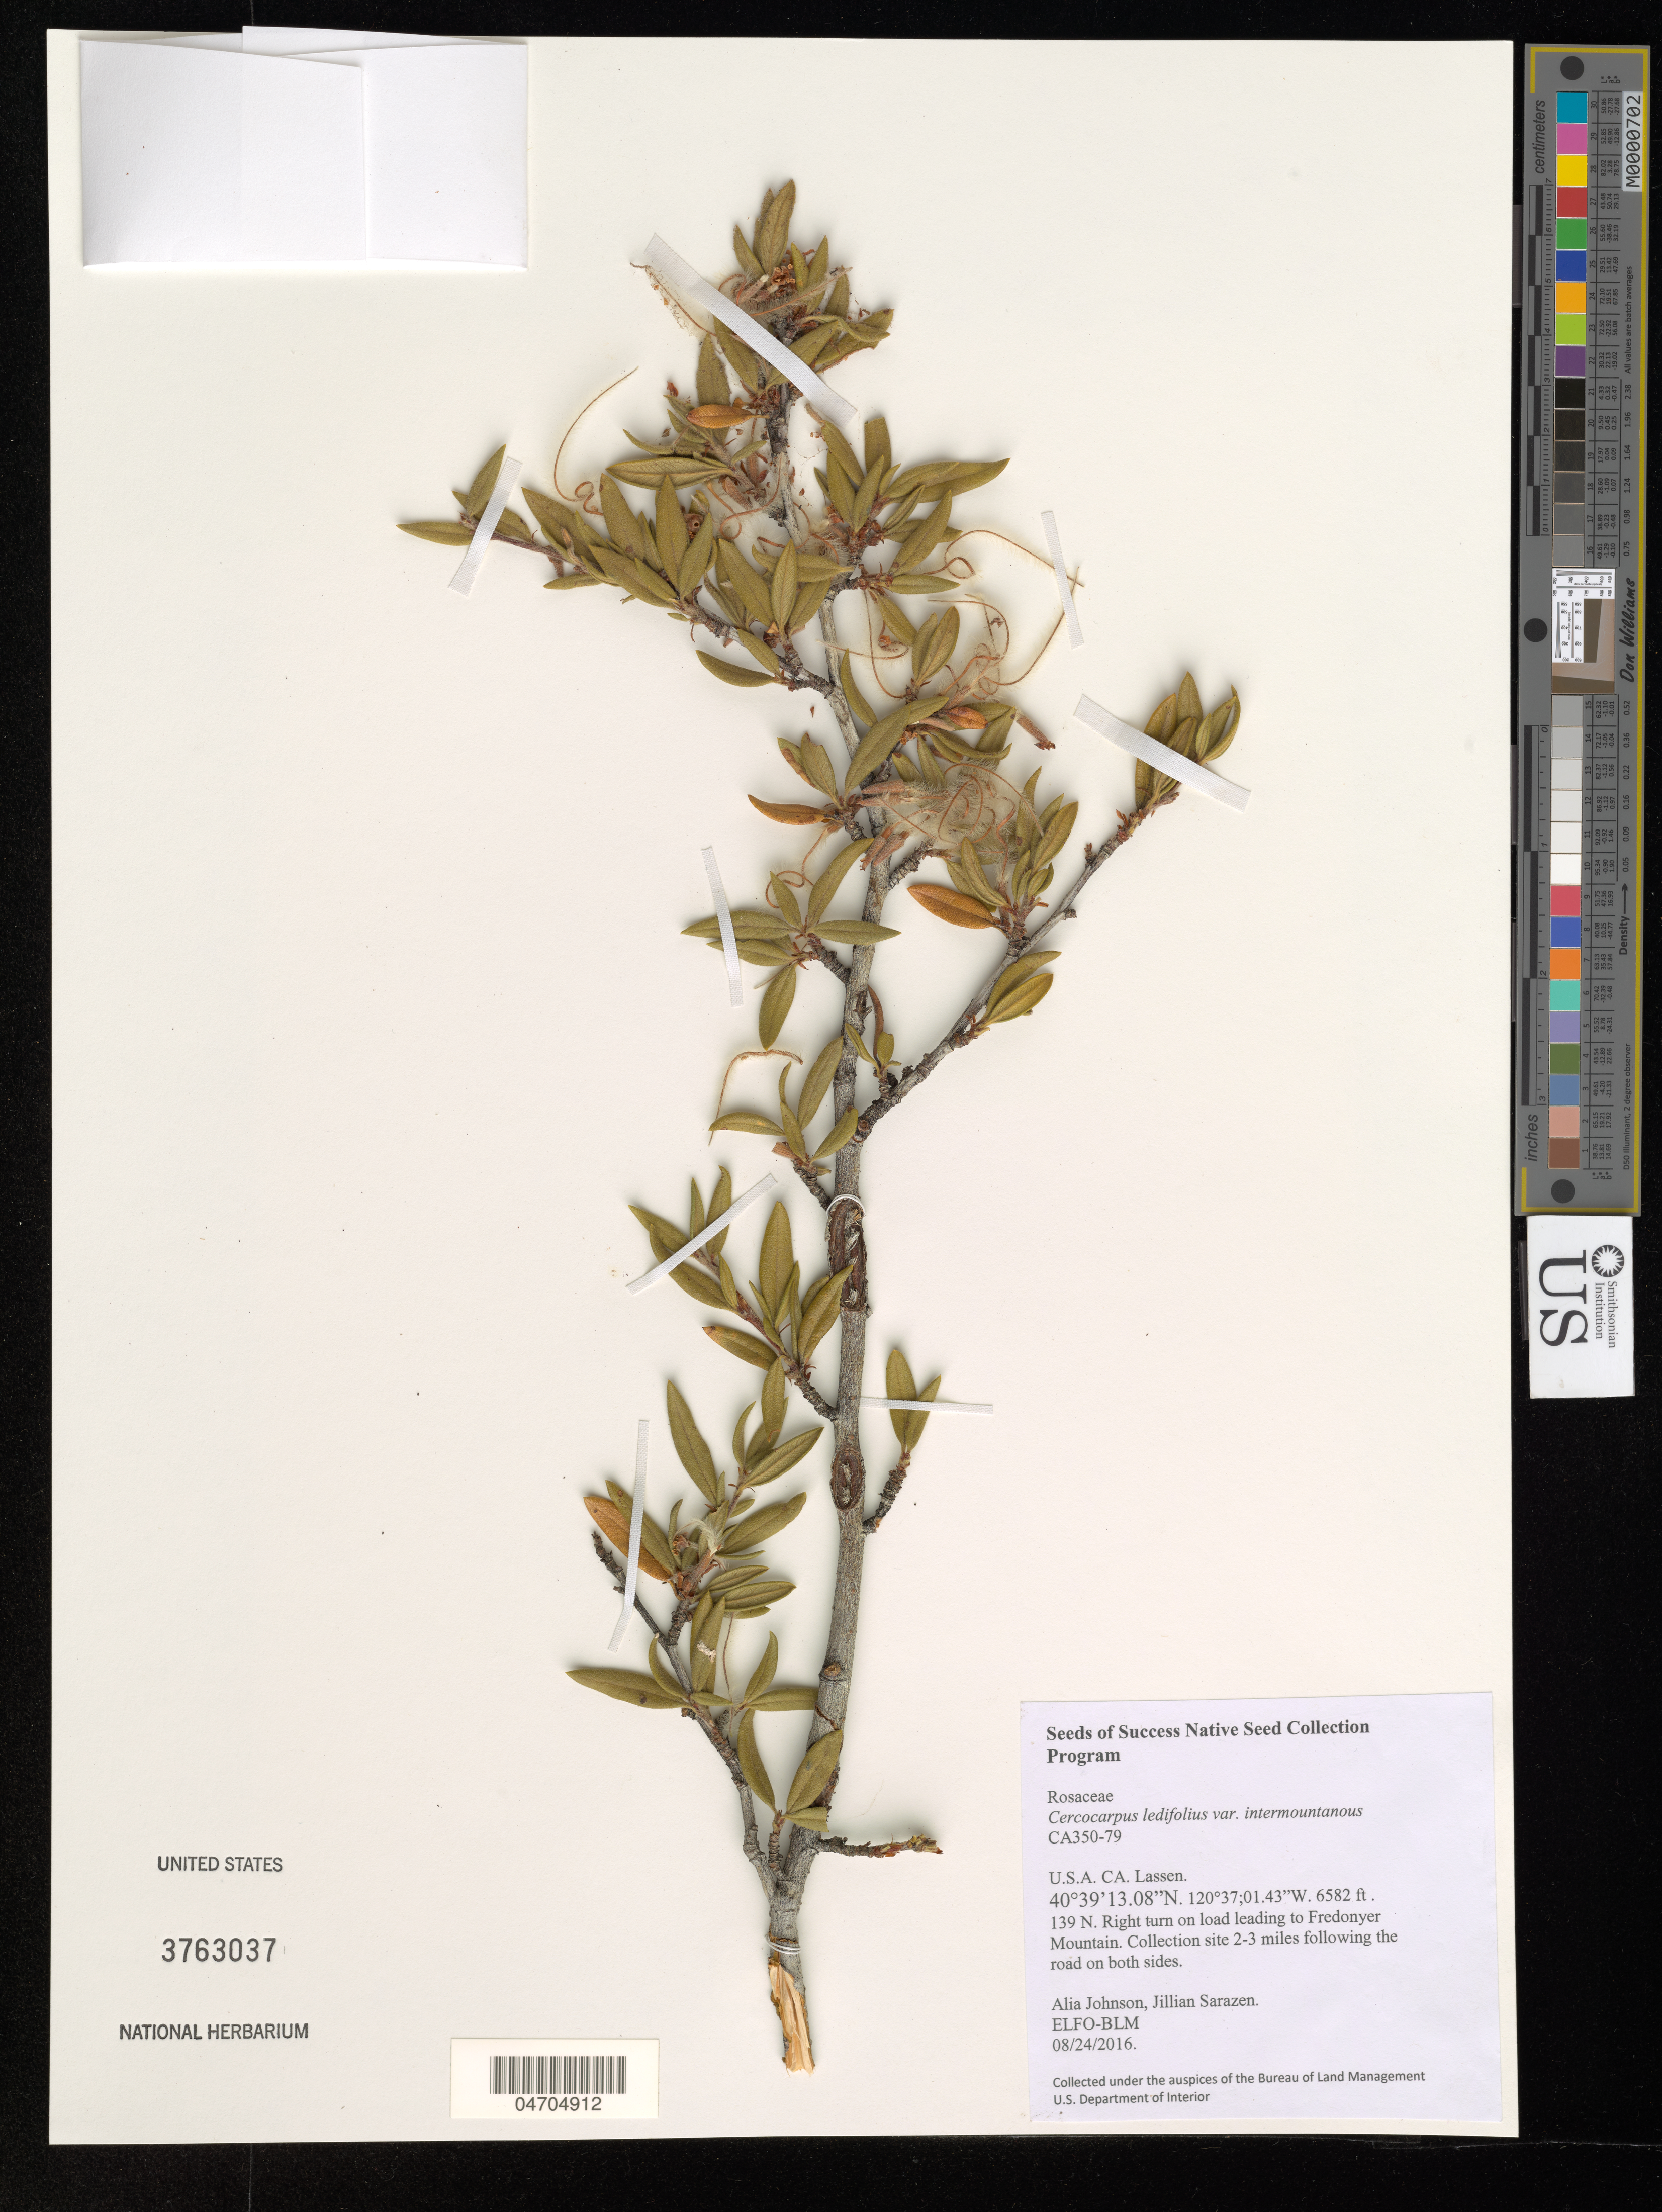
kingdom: Plantae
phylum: Tracheophyta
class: Magnoliopsida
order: Rosales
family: Rosaceae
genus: Cercocarpus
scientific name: Cercocarpus ledifolius var. intermontanus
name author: Nutt.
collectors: A. Johnson & J. Sarazen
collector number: CA350-79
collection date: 2016-08-24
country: United States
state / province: California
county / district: Lassen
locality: Lassen. 139 N. Right turn on load leading to Fredonyer Mountain. Collection site 2-3 miles following the road on both sides.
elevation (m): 2006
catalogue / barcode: US 3763037